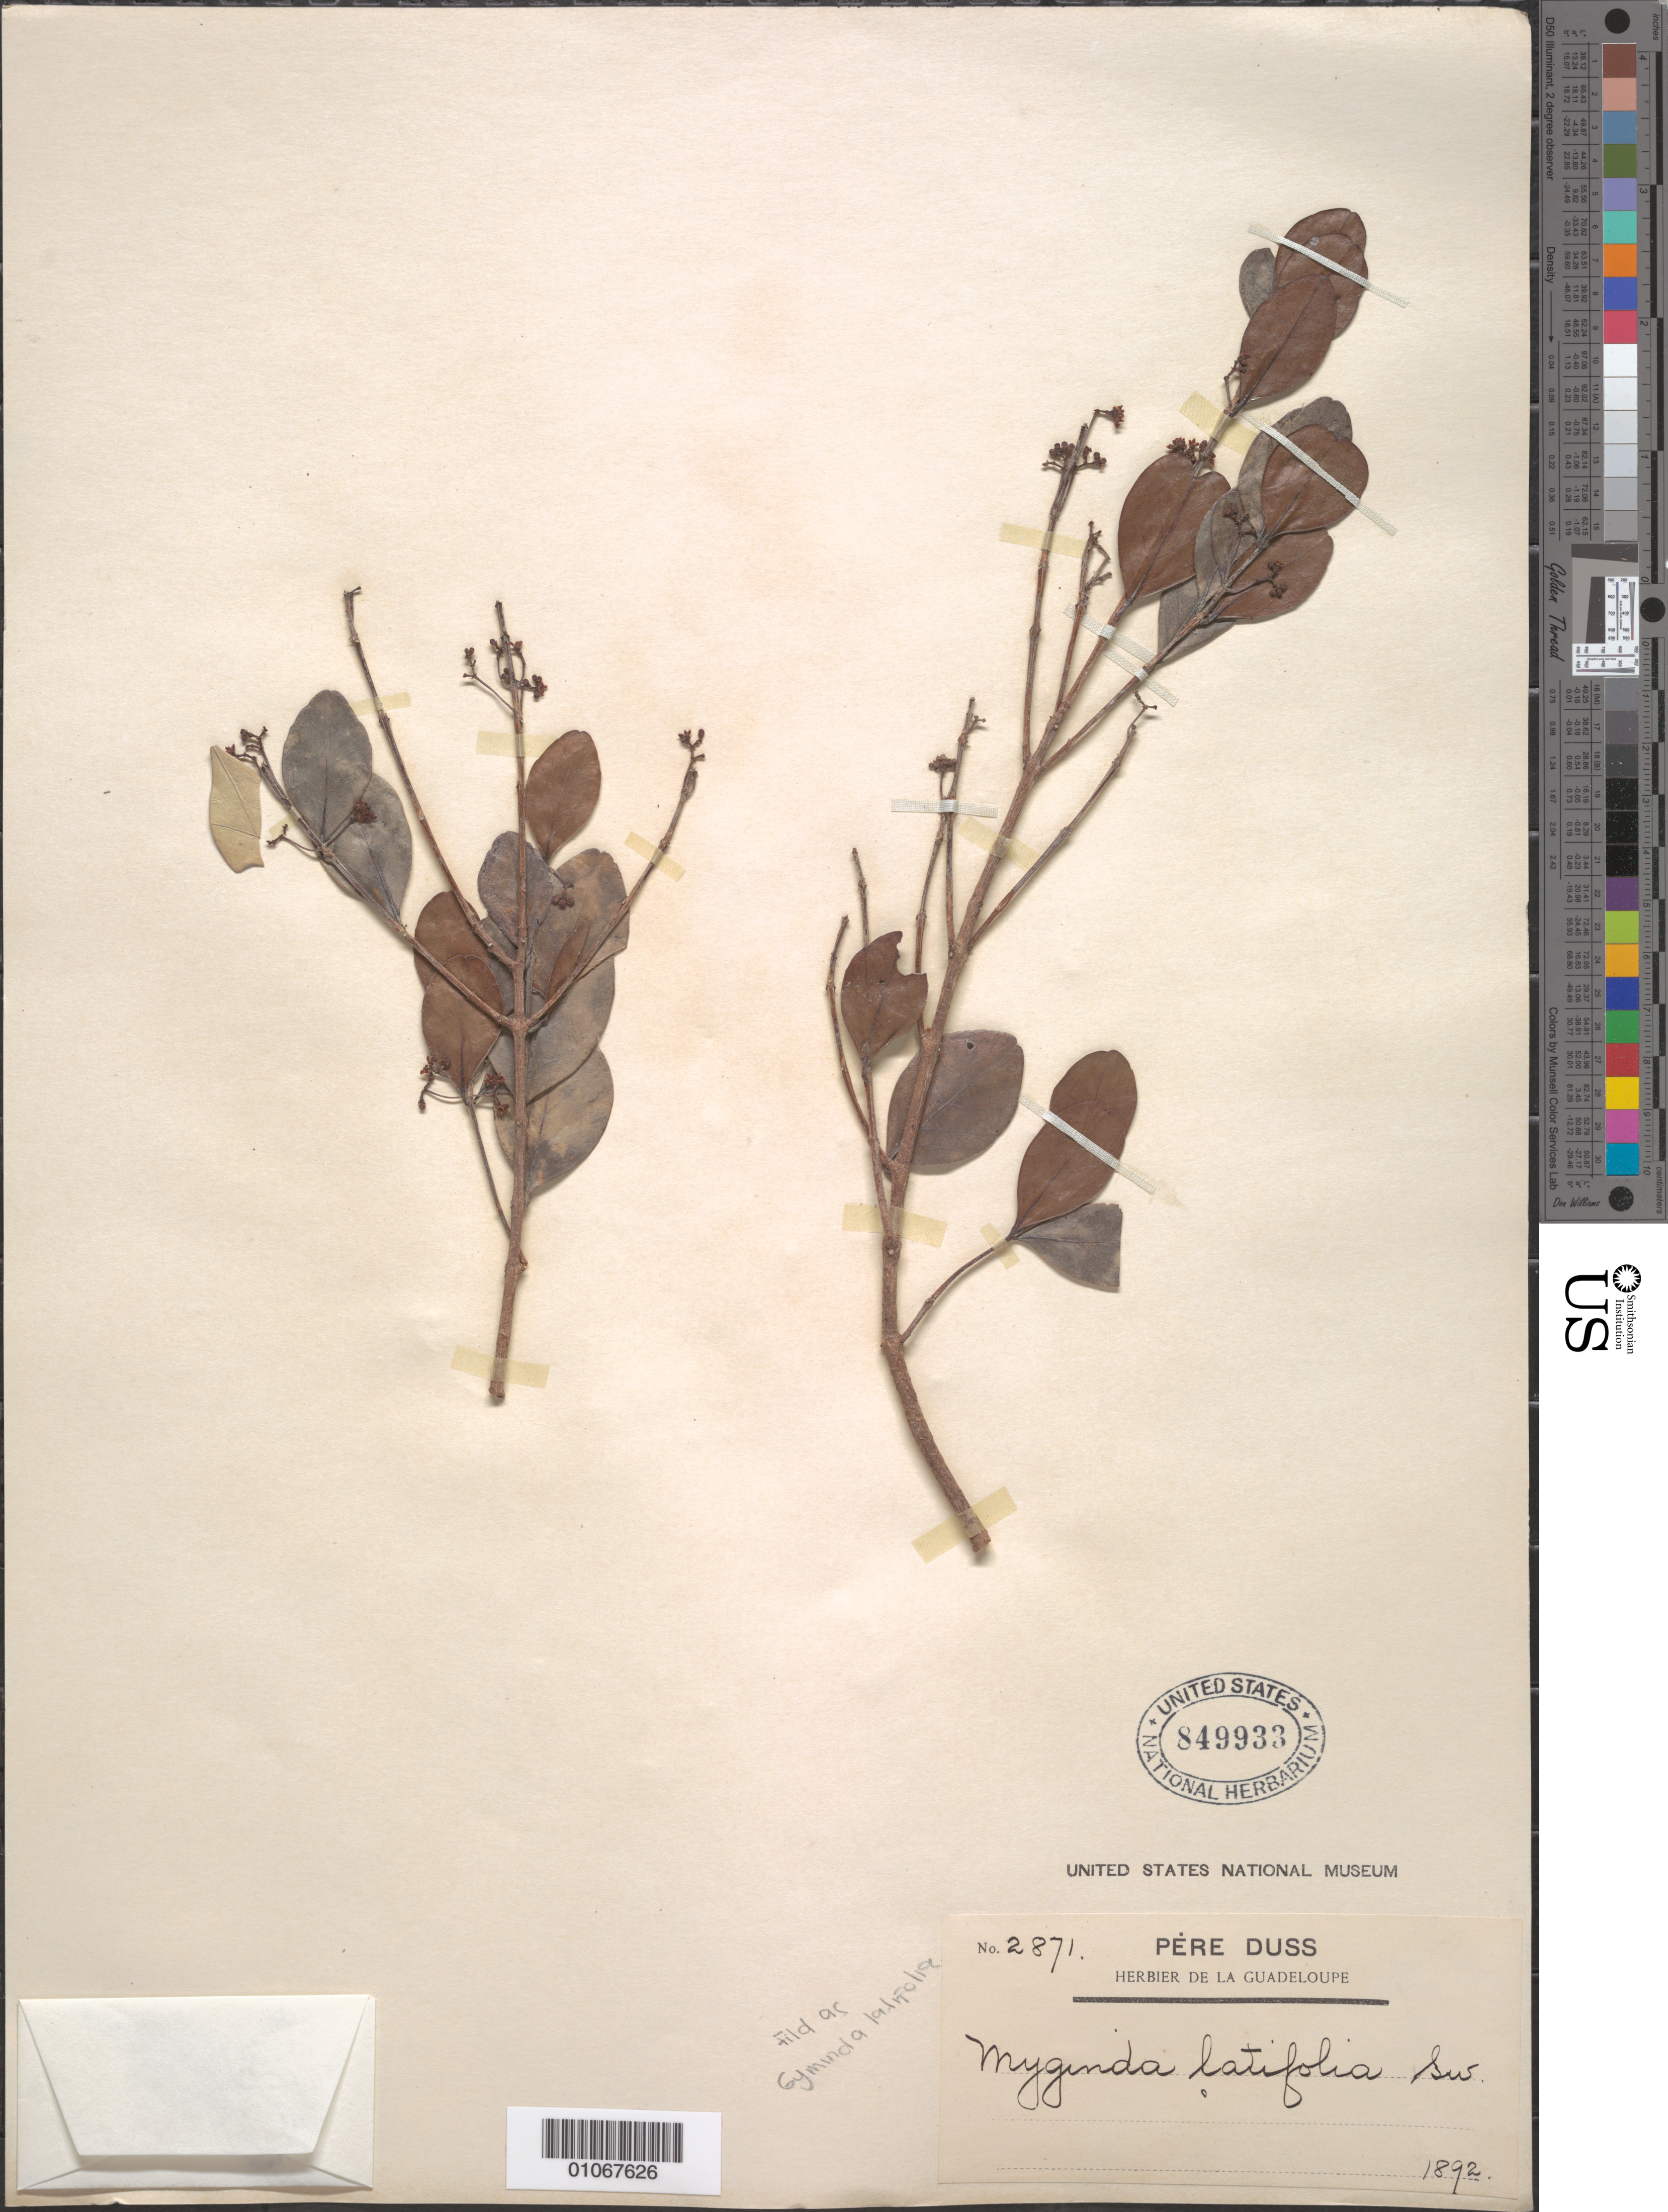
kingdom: Plantae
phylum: Tracheophyta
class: Magnoliopsida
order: Celastrales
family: Celastraceae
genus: Gyminda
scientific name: Gyminda latifolia subsp. latifolia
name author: (Sw.) Urb.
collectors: Père Duss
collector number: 2871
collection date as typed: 01 Jan 1892 to 31 Jan 1892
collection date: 1892-01-01/1892-01-31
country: Guadeloupe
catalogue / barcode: US 849933